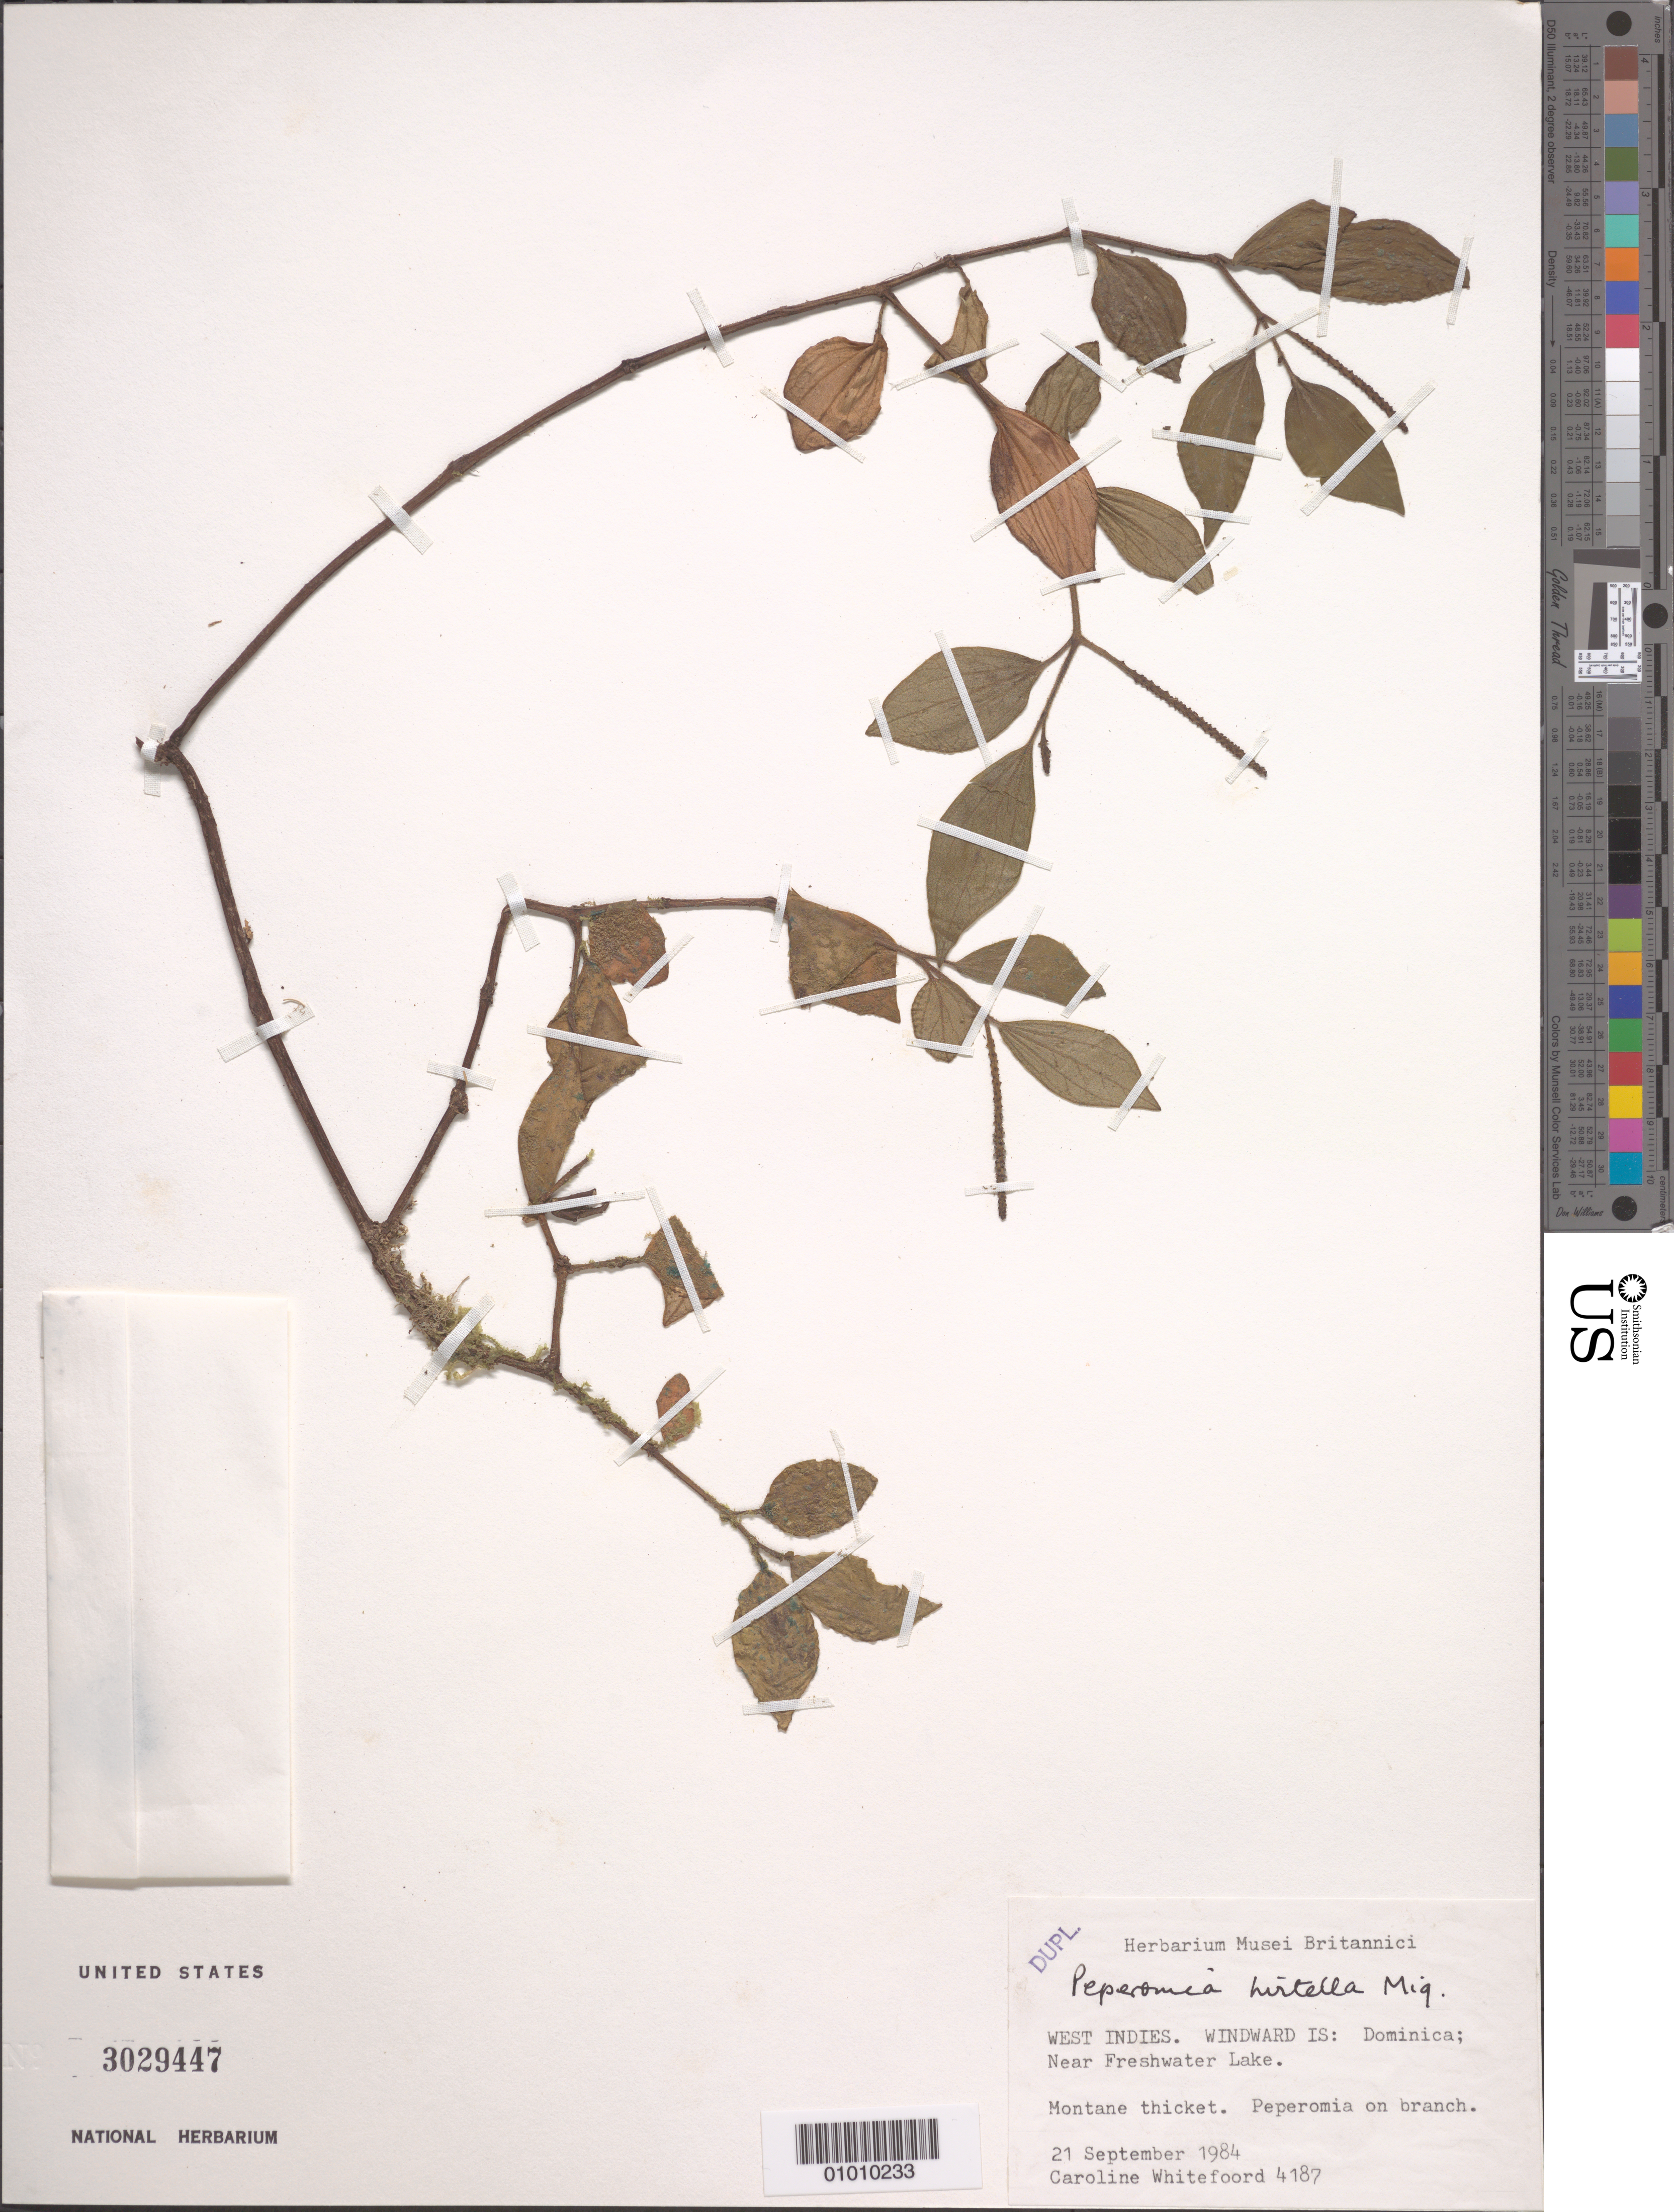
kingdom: Plantae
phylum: Tracheophyta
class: Magnoliopsida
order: Piperales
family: Piperaceae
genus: Peperomia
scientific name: Peperomia hirtella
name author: Miq.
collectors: C. Whitefoord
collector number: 4187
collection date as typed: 21 Sep 1984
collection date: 1984-09-21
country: Dominica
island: Dominica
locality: Windward IS: Near freshwater lake. Montane thicket. On a branch.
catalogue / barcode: US 3029447